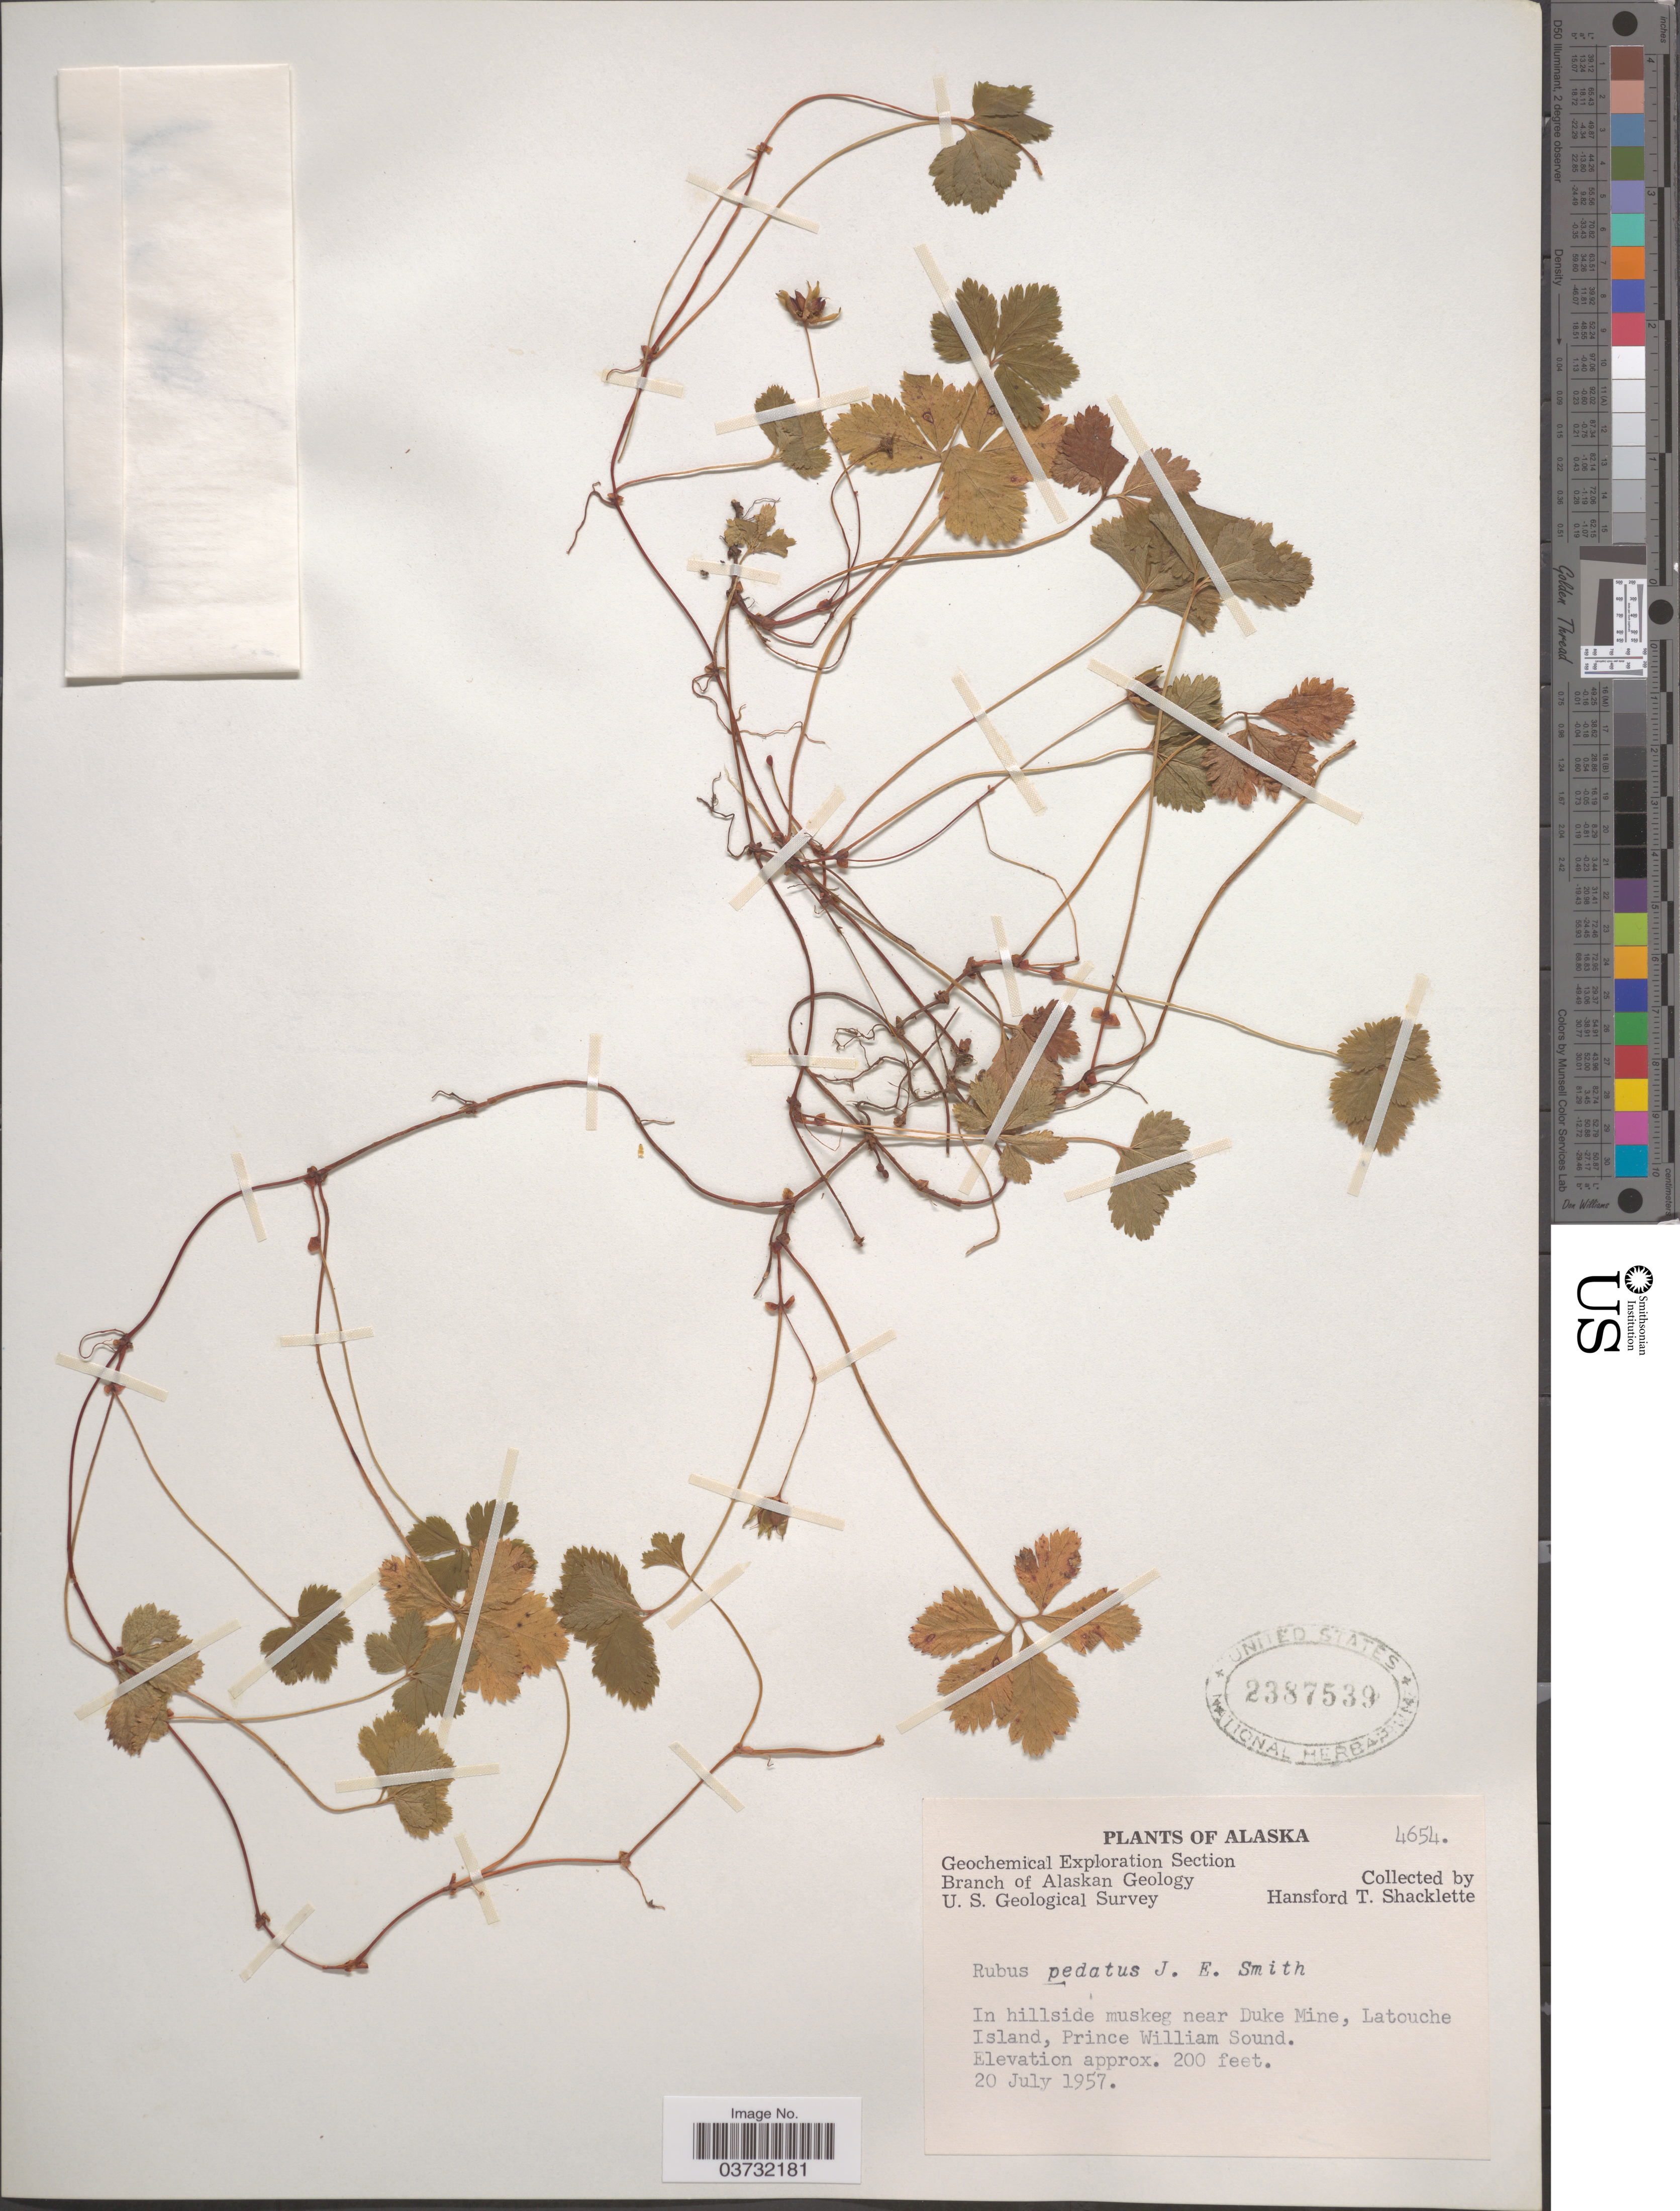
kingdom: Plantae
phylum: Tracheophyta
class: Magnoliopsida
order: Rosales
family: Rosaceae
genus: Rubus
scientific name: Rubus pedatus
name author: Sm.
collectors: H. Shacklette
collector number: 4654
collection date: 1957-07-20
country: United States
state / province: Alaska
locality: In hillside muskeg near Duke Mine, Latouche Island, Prince William Sound.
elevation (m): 61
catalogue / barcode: US 2387539